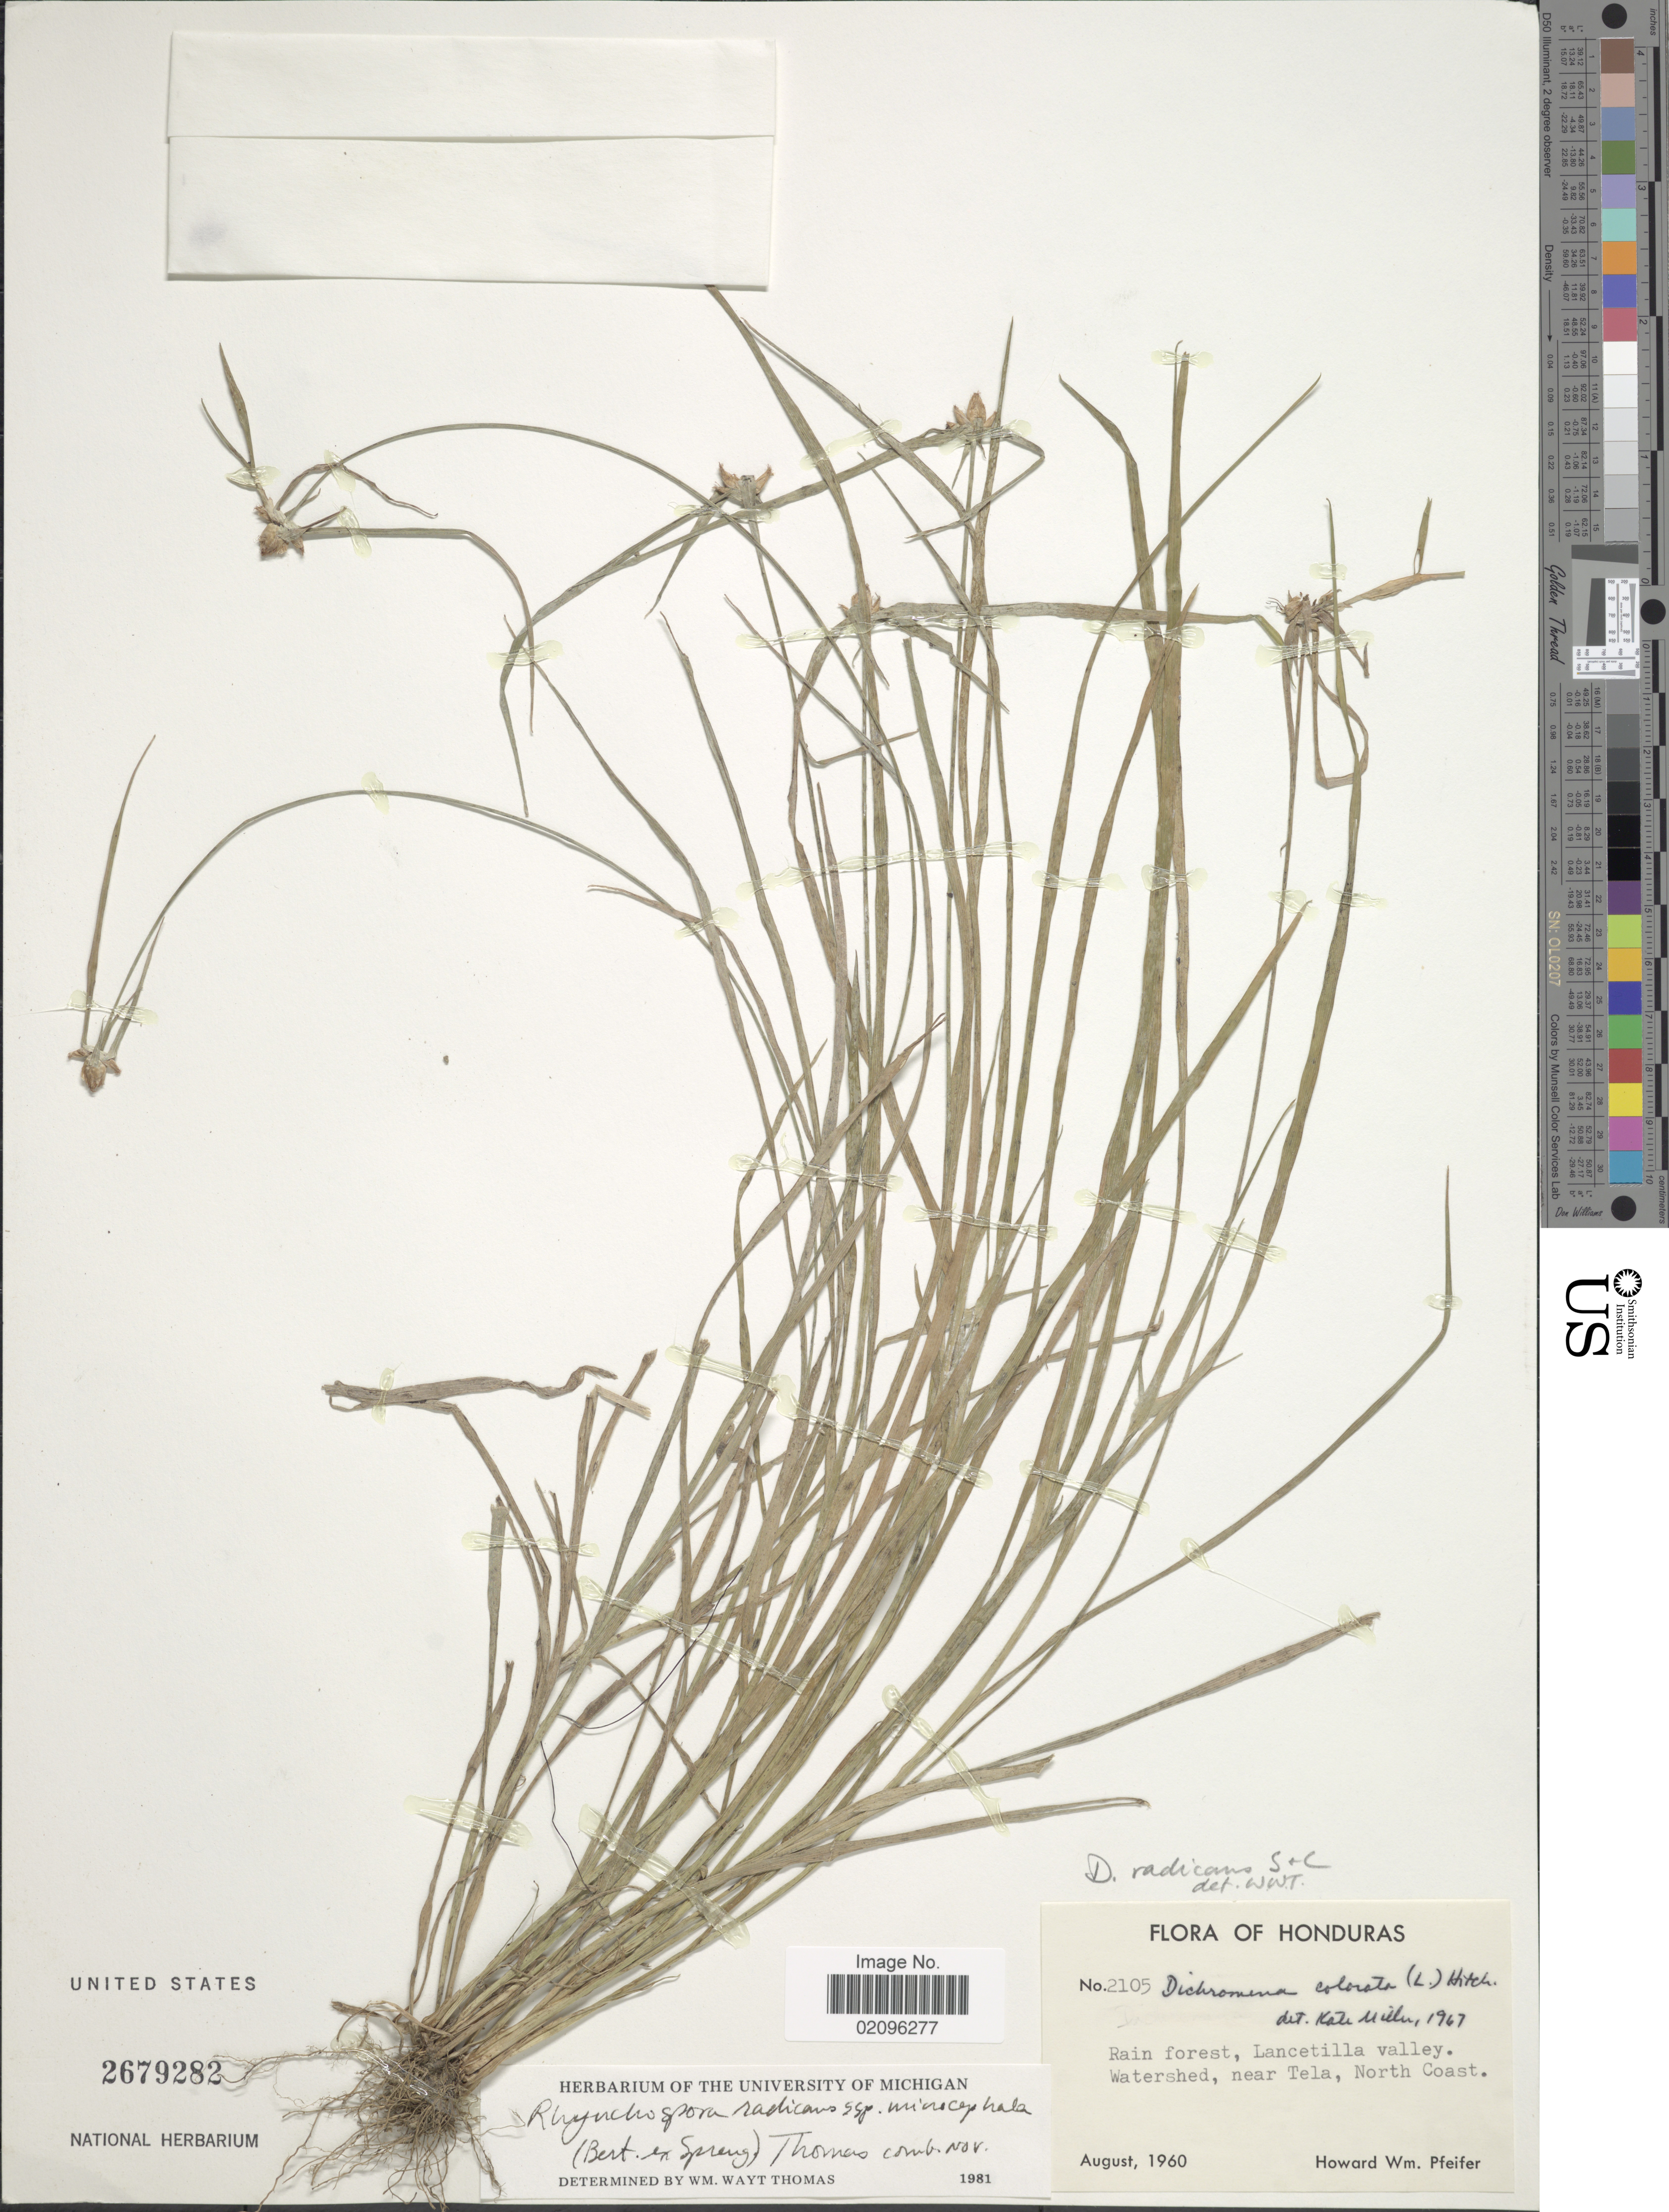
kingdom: Plantae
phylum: Tracheophyta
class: Liliopsida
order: Poales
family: Cyperaceae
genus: Rhynchospora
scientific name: Rhynchospora radicans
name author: (Schltdl. & Cham.) H. Pfeiff.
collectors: H. W. Pfeifer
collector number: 2105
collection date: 1960-08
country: Belize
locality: British Honduras, Rain forest, Lancetilla valley. Watershed, near Tela, North Coast.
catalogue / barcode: US 2679282